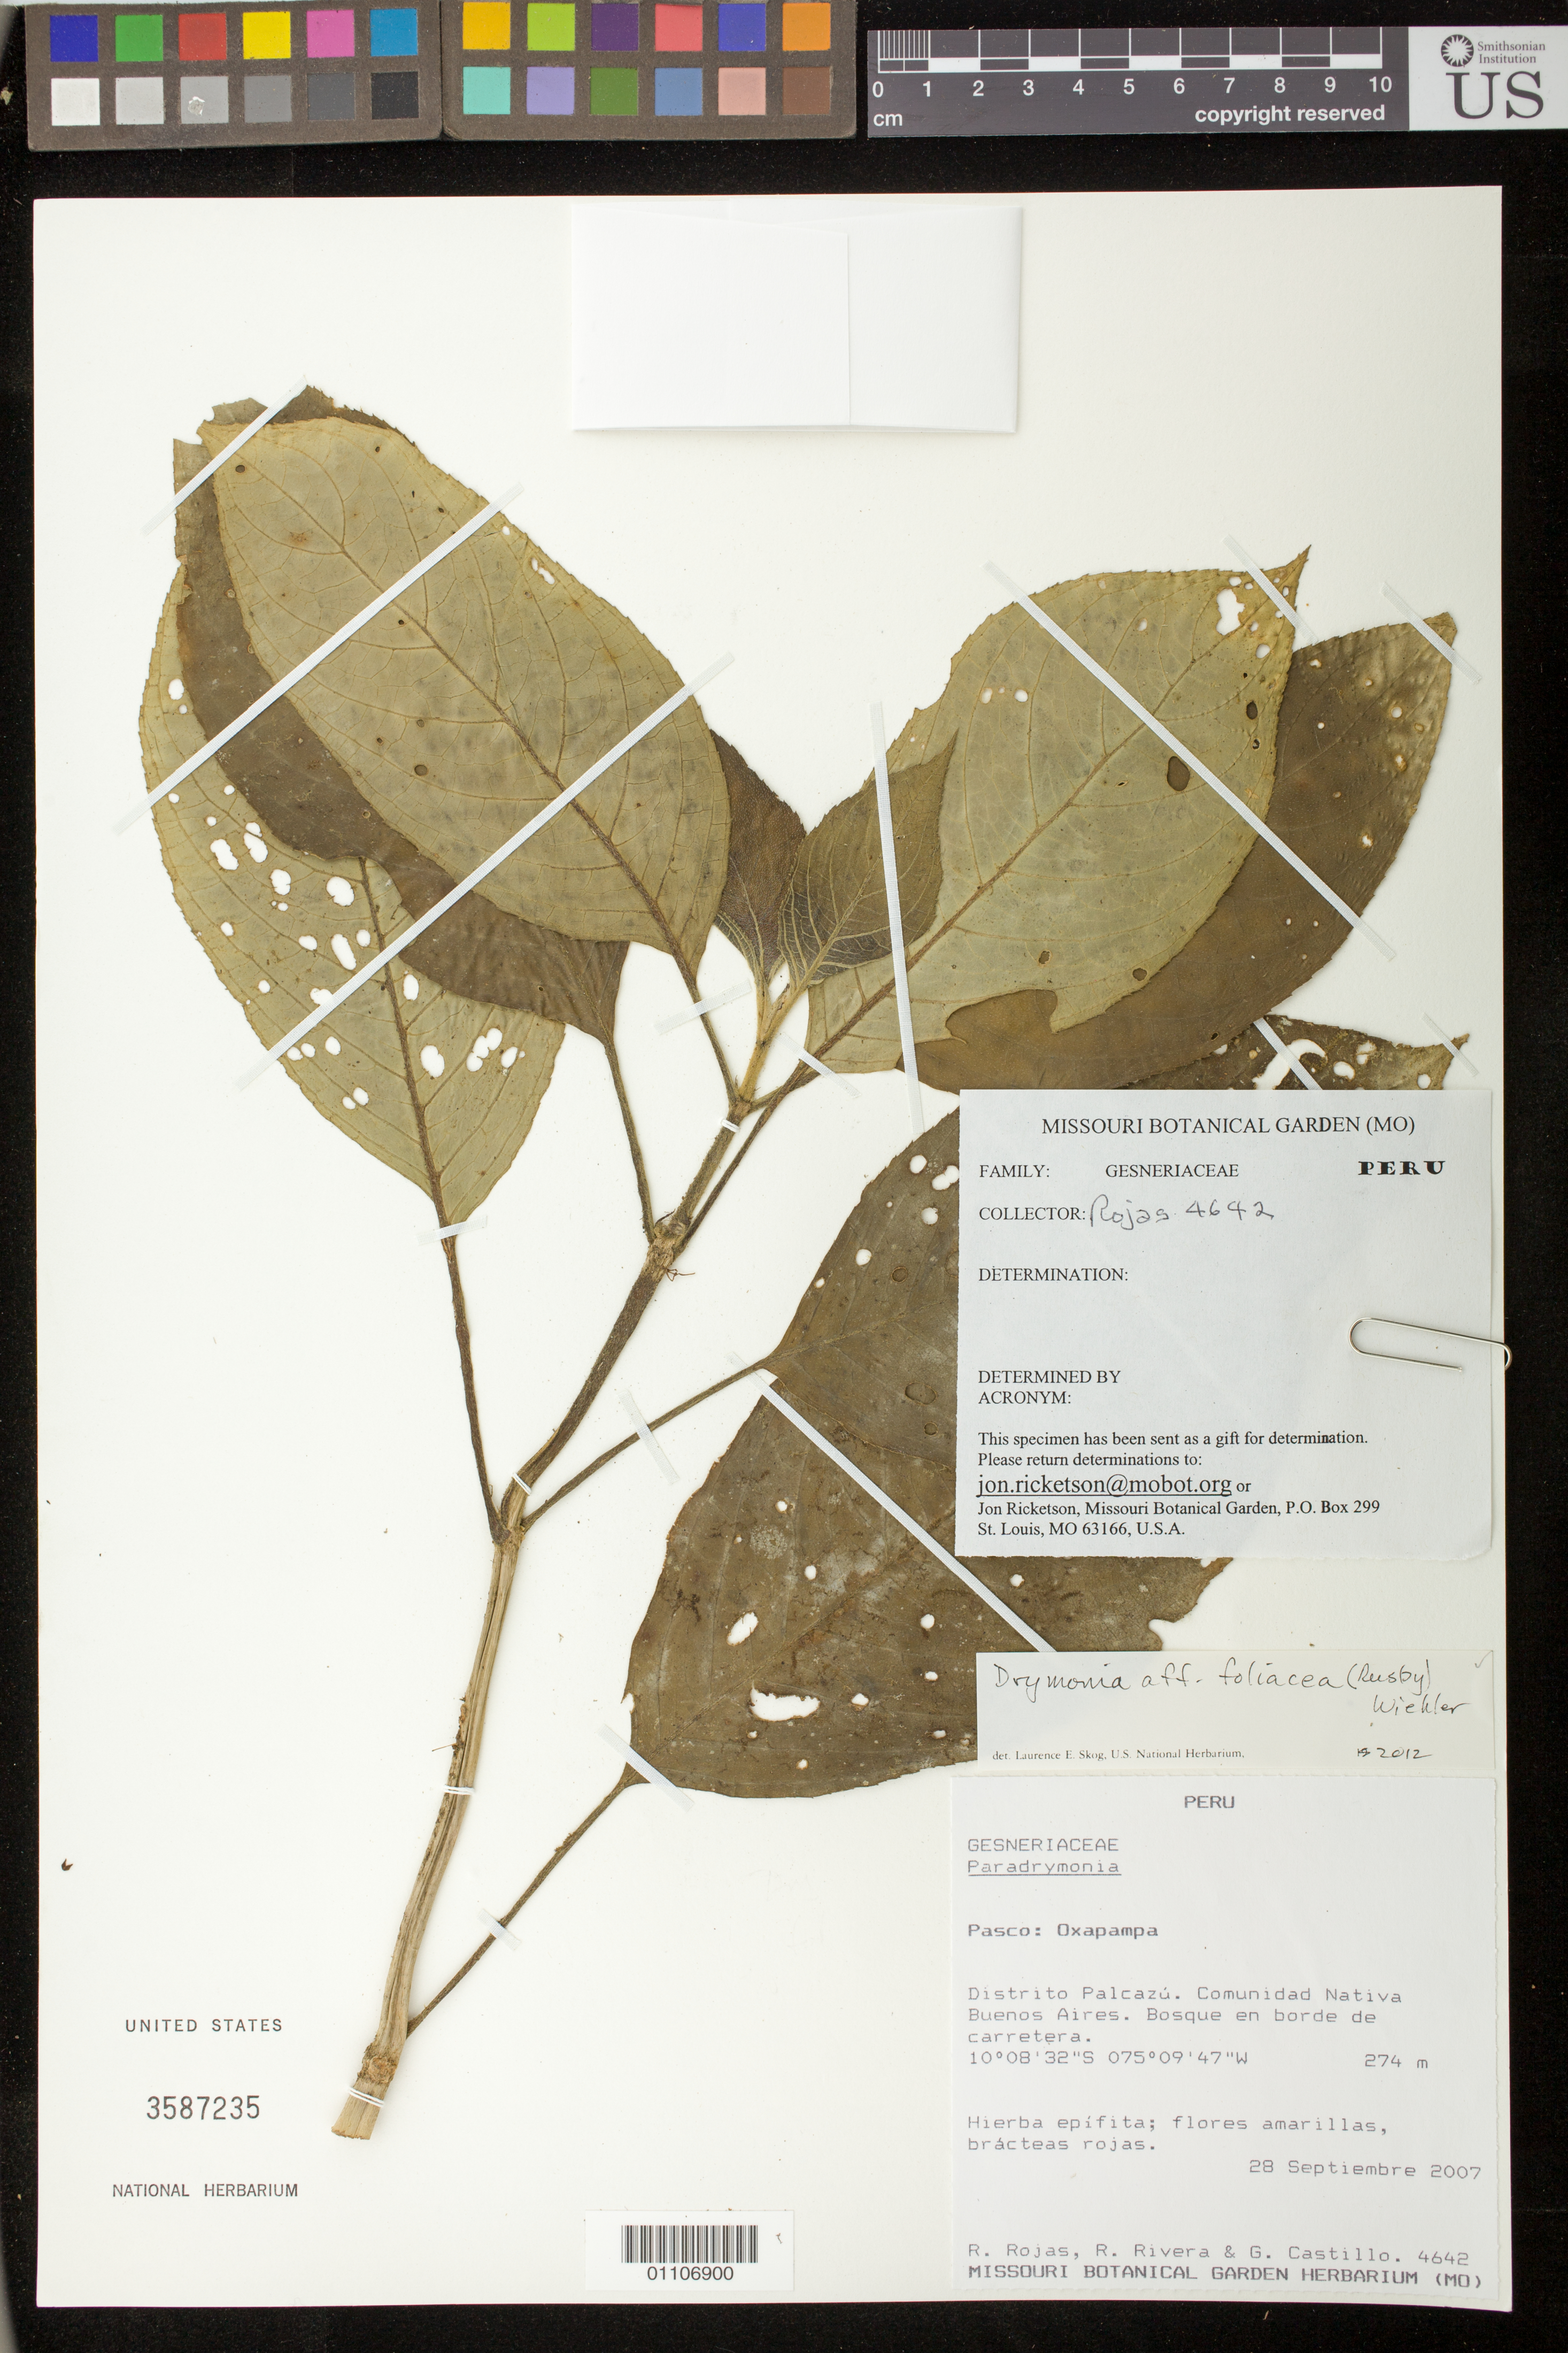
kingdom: Plantae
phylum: Tracheophyta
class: Magnoliopsida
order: Lamiales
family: Gesneriaceae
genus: Drymonia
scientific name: Drymonia foliacea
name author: (Rusby) Wiehler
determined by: Skog, Laurence E.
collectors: R. Rojas, R. Rivera & G. Castillo C.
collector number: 4642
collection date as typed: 28 Sep 2007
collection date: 2007-09-28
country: Peru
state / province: Pasco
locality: Oxapampa: Distrito Palcazu. Comunidad Nativa Buenos Aires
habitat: Bosque en borde de carretera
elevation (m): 274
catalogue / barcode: US 3587235